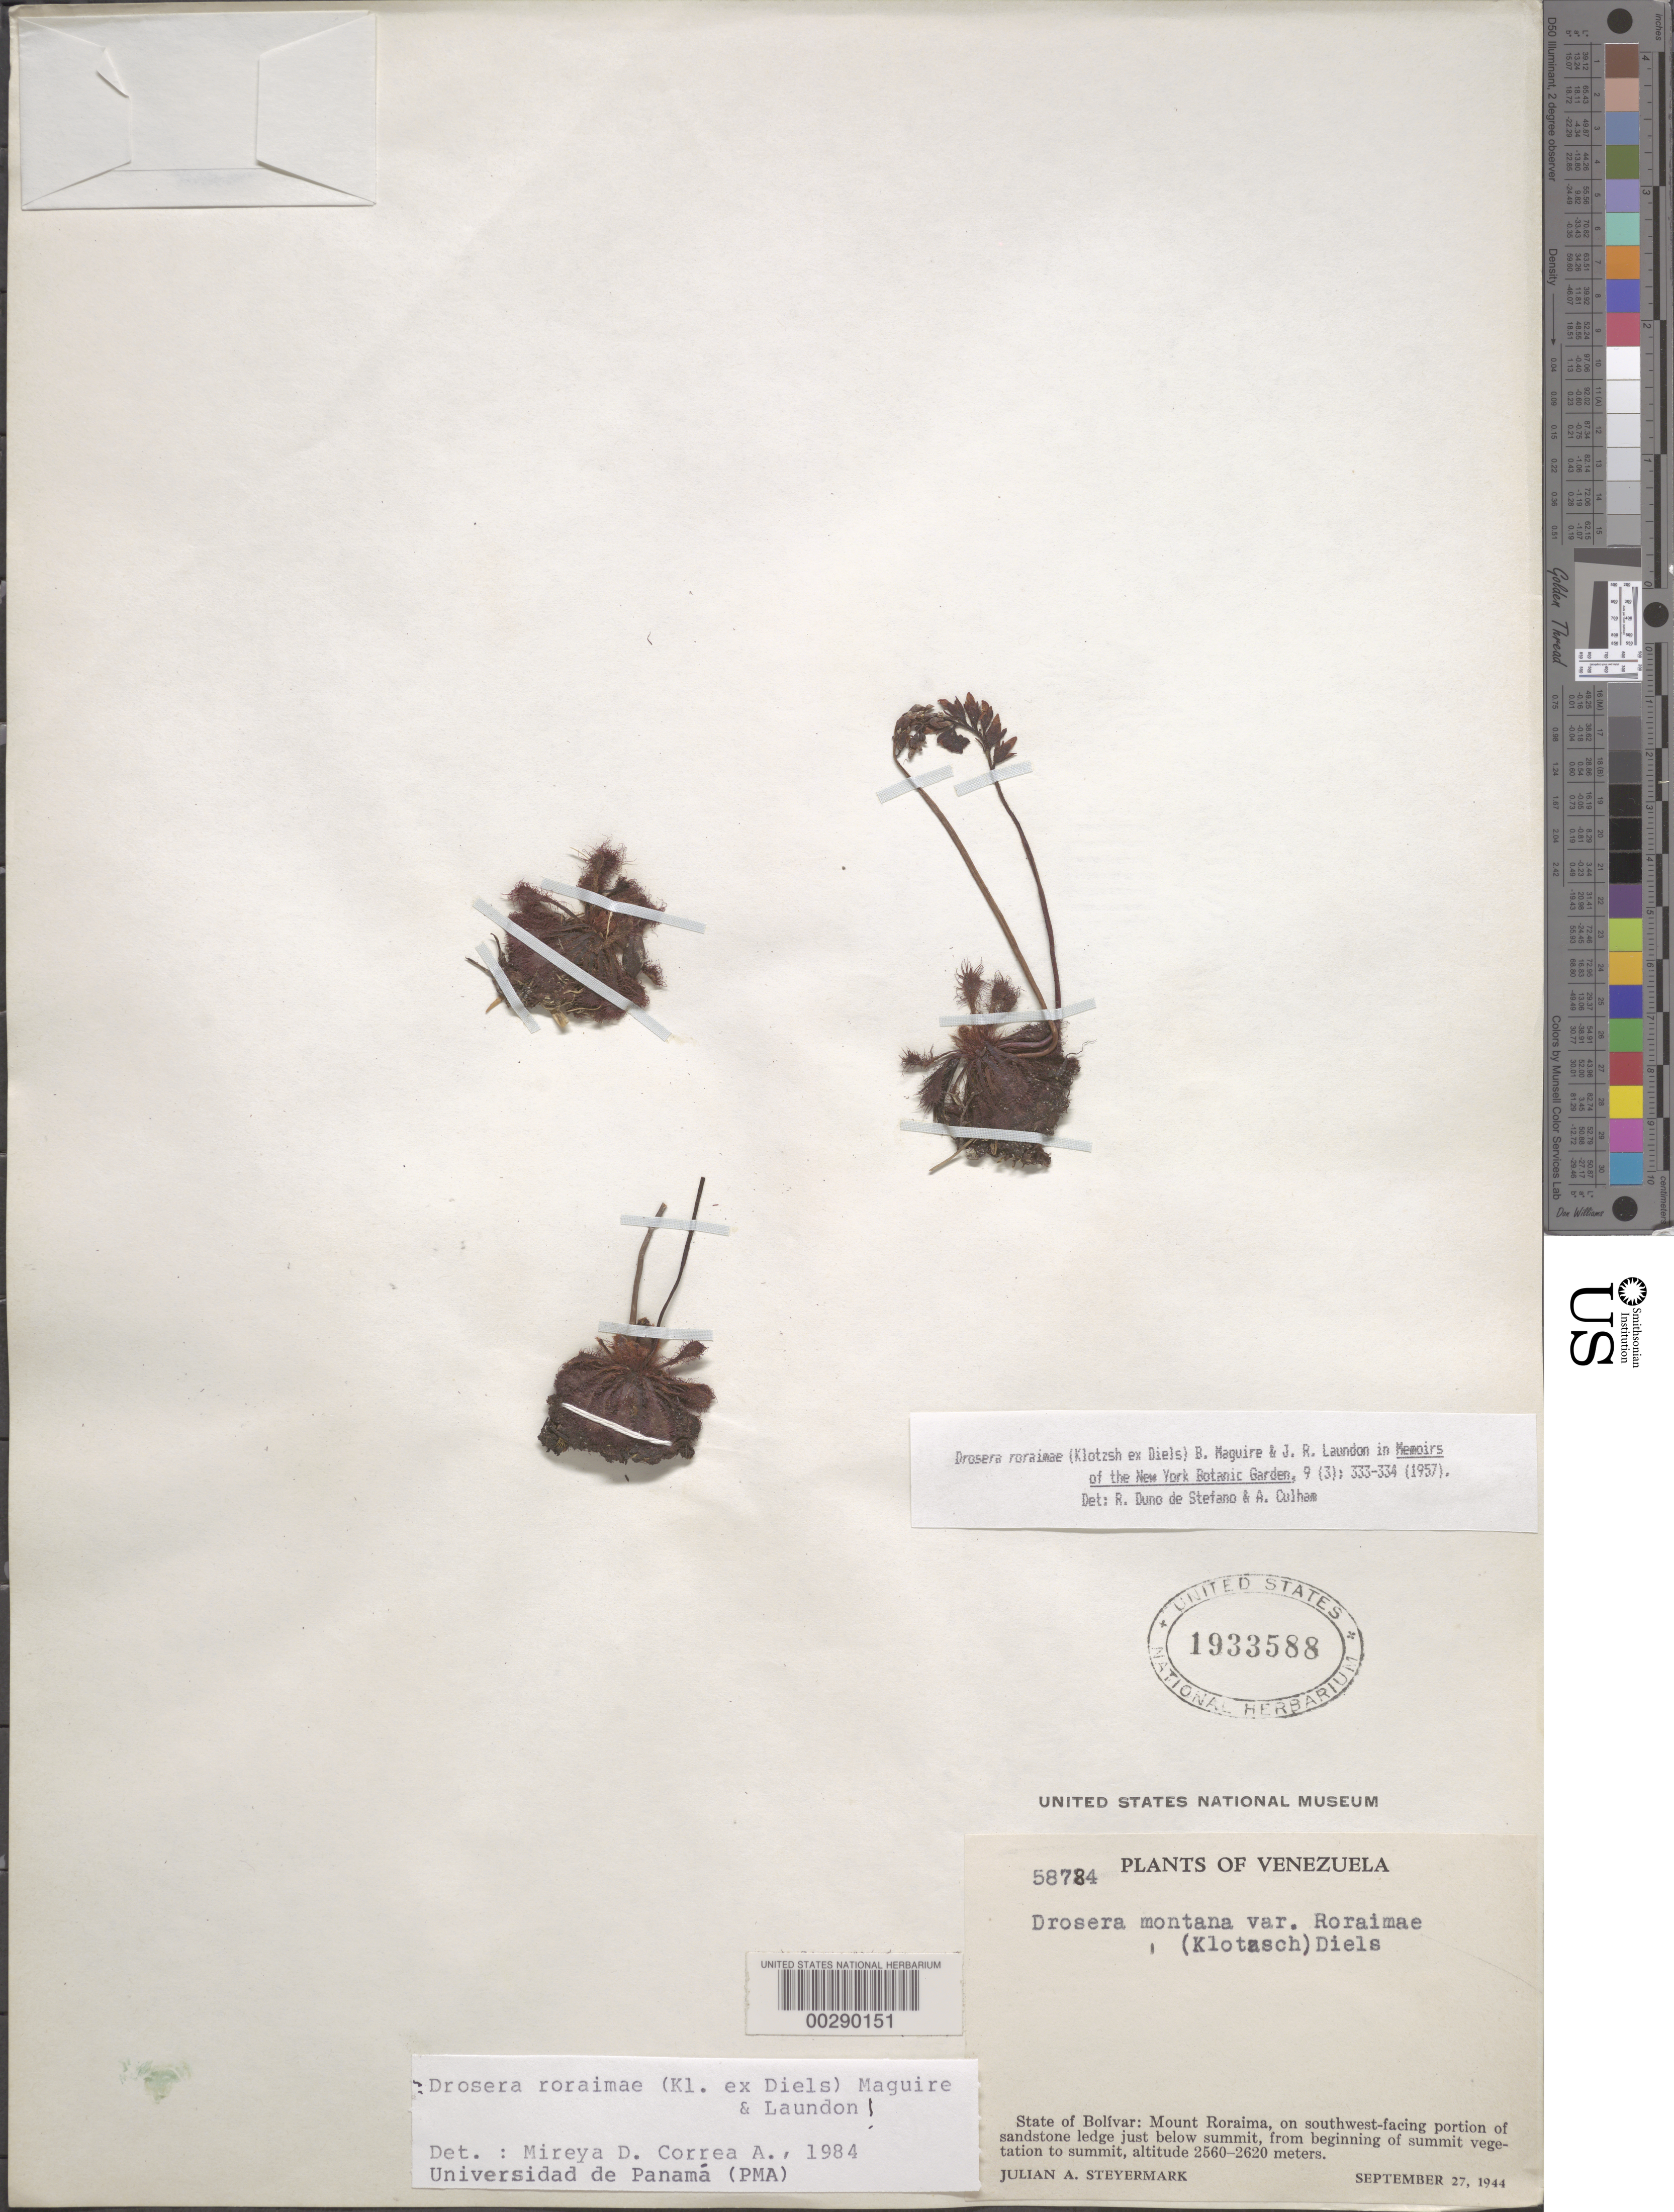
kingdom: Plantae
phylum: Tracheophyta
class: Magnoliopsida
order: Caryophyllales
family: Droseraceae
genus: Drosera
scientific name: Drosera roraimae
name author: (Klotzsch ex Diels) Maguire & J.R. Laundon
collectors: J. Steyermark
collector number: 58784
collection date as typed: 27 Sep 1944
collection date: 1944-09-27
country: Venezuela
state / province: Bolivar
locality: Mount roraima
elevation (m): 2560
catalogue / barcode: US 1933588